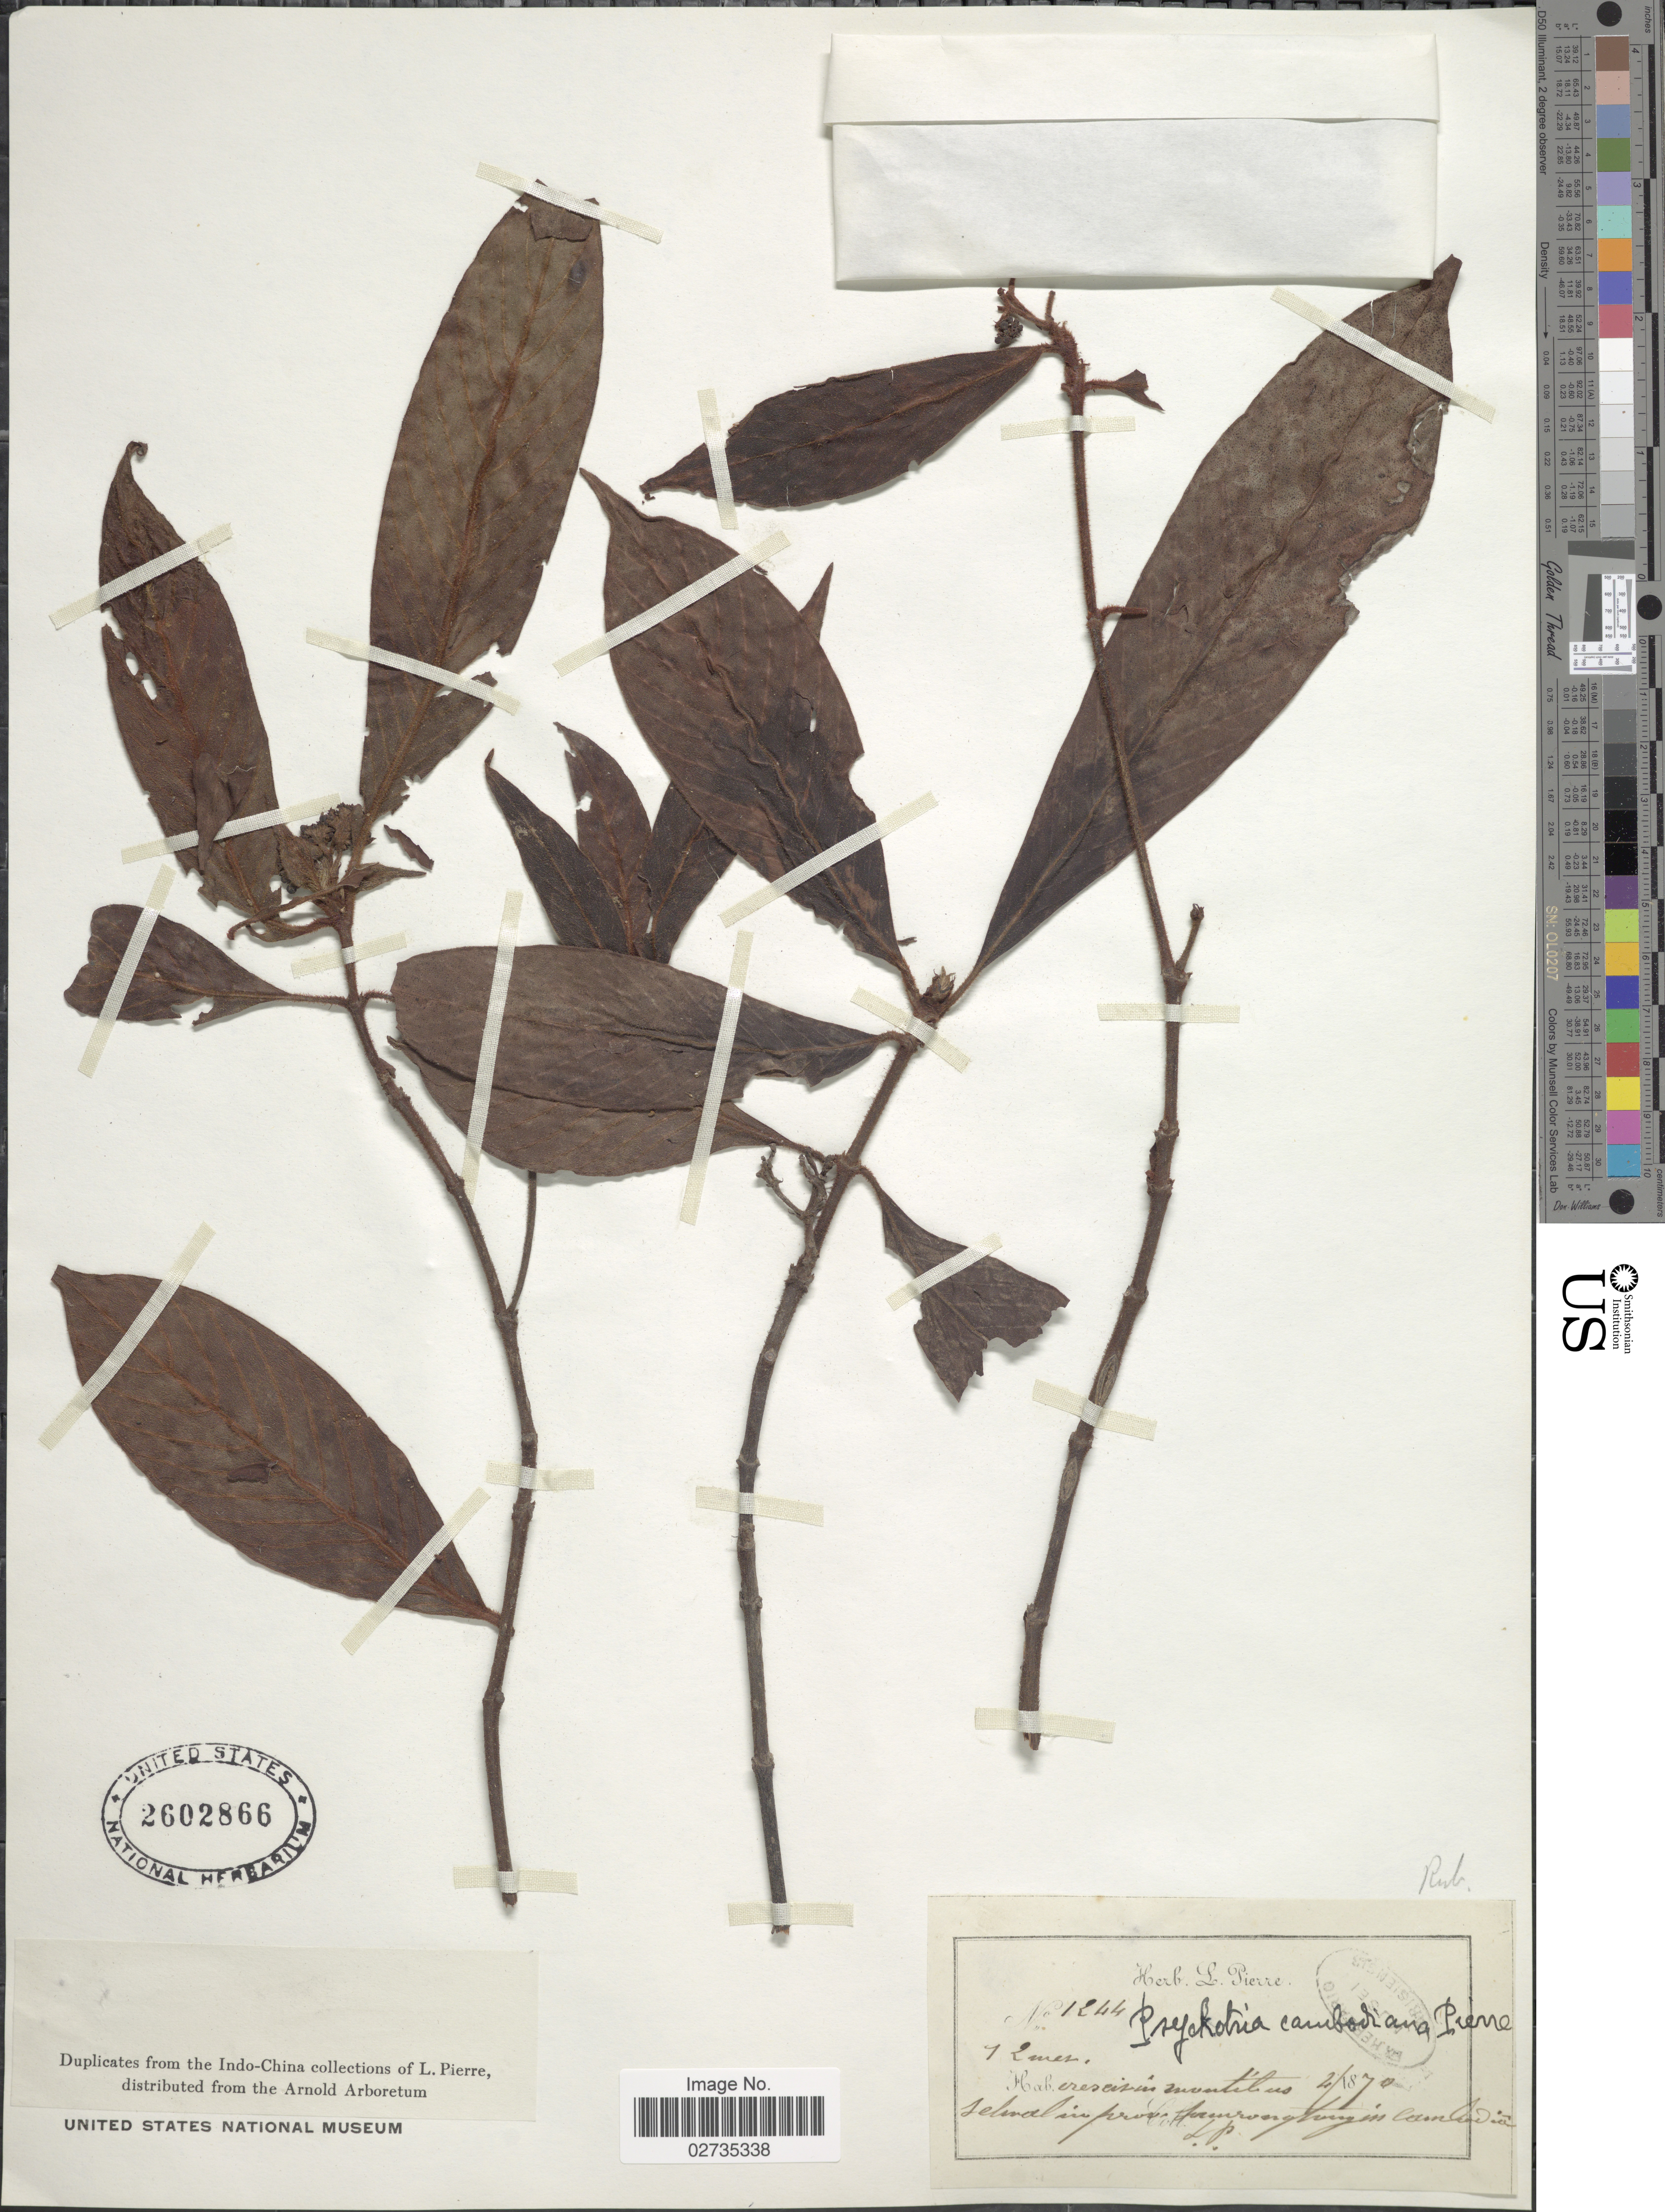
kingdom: Plantae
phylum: Tracheophyta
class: Magnoliopsida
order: Gentianales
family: Rubiaceae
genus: Psychotria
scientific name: Psychotria cambodiana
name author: Pierre ex Pit.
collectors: L. Pierre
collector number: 1244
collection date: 1870-02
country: Cambodia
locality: Crescit montibus, selmal in prov. Lourangatug in Cambodia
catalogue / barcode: US 2602866